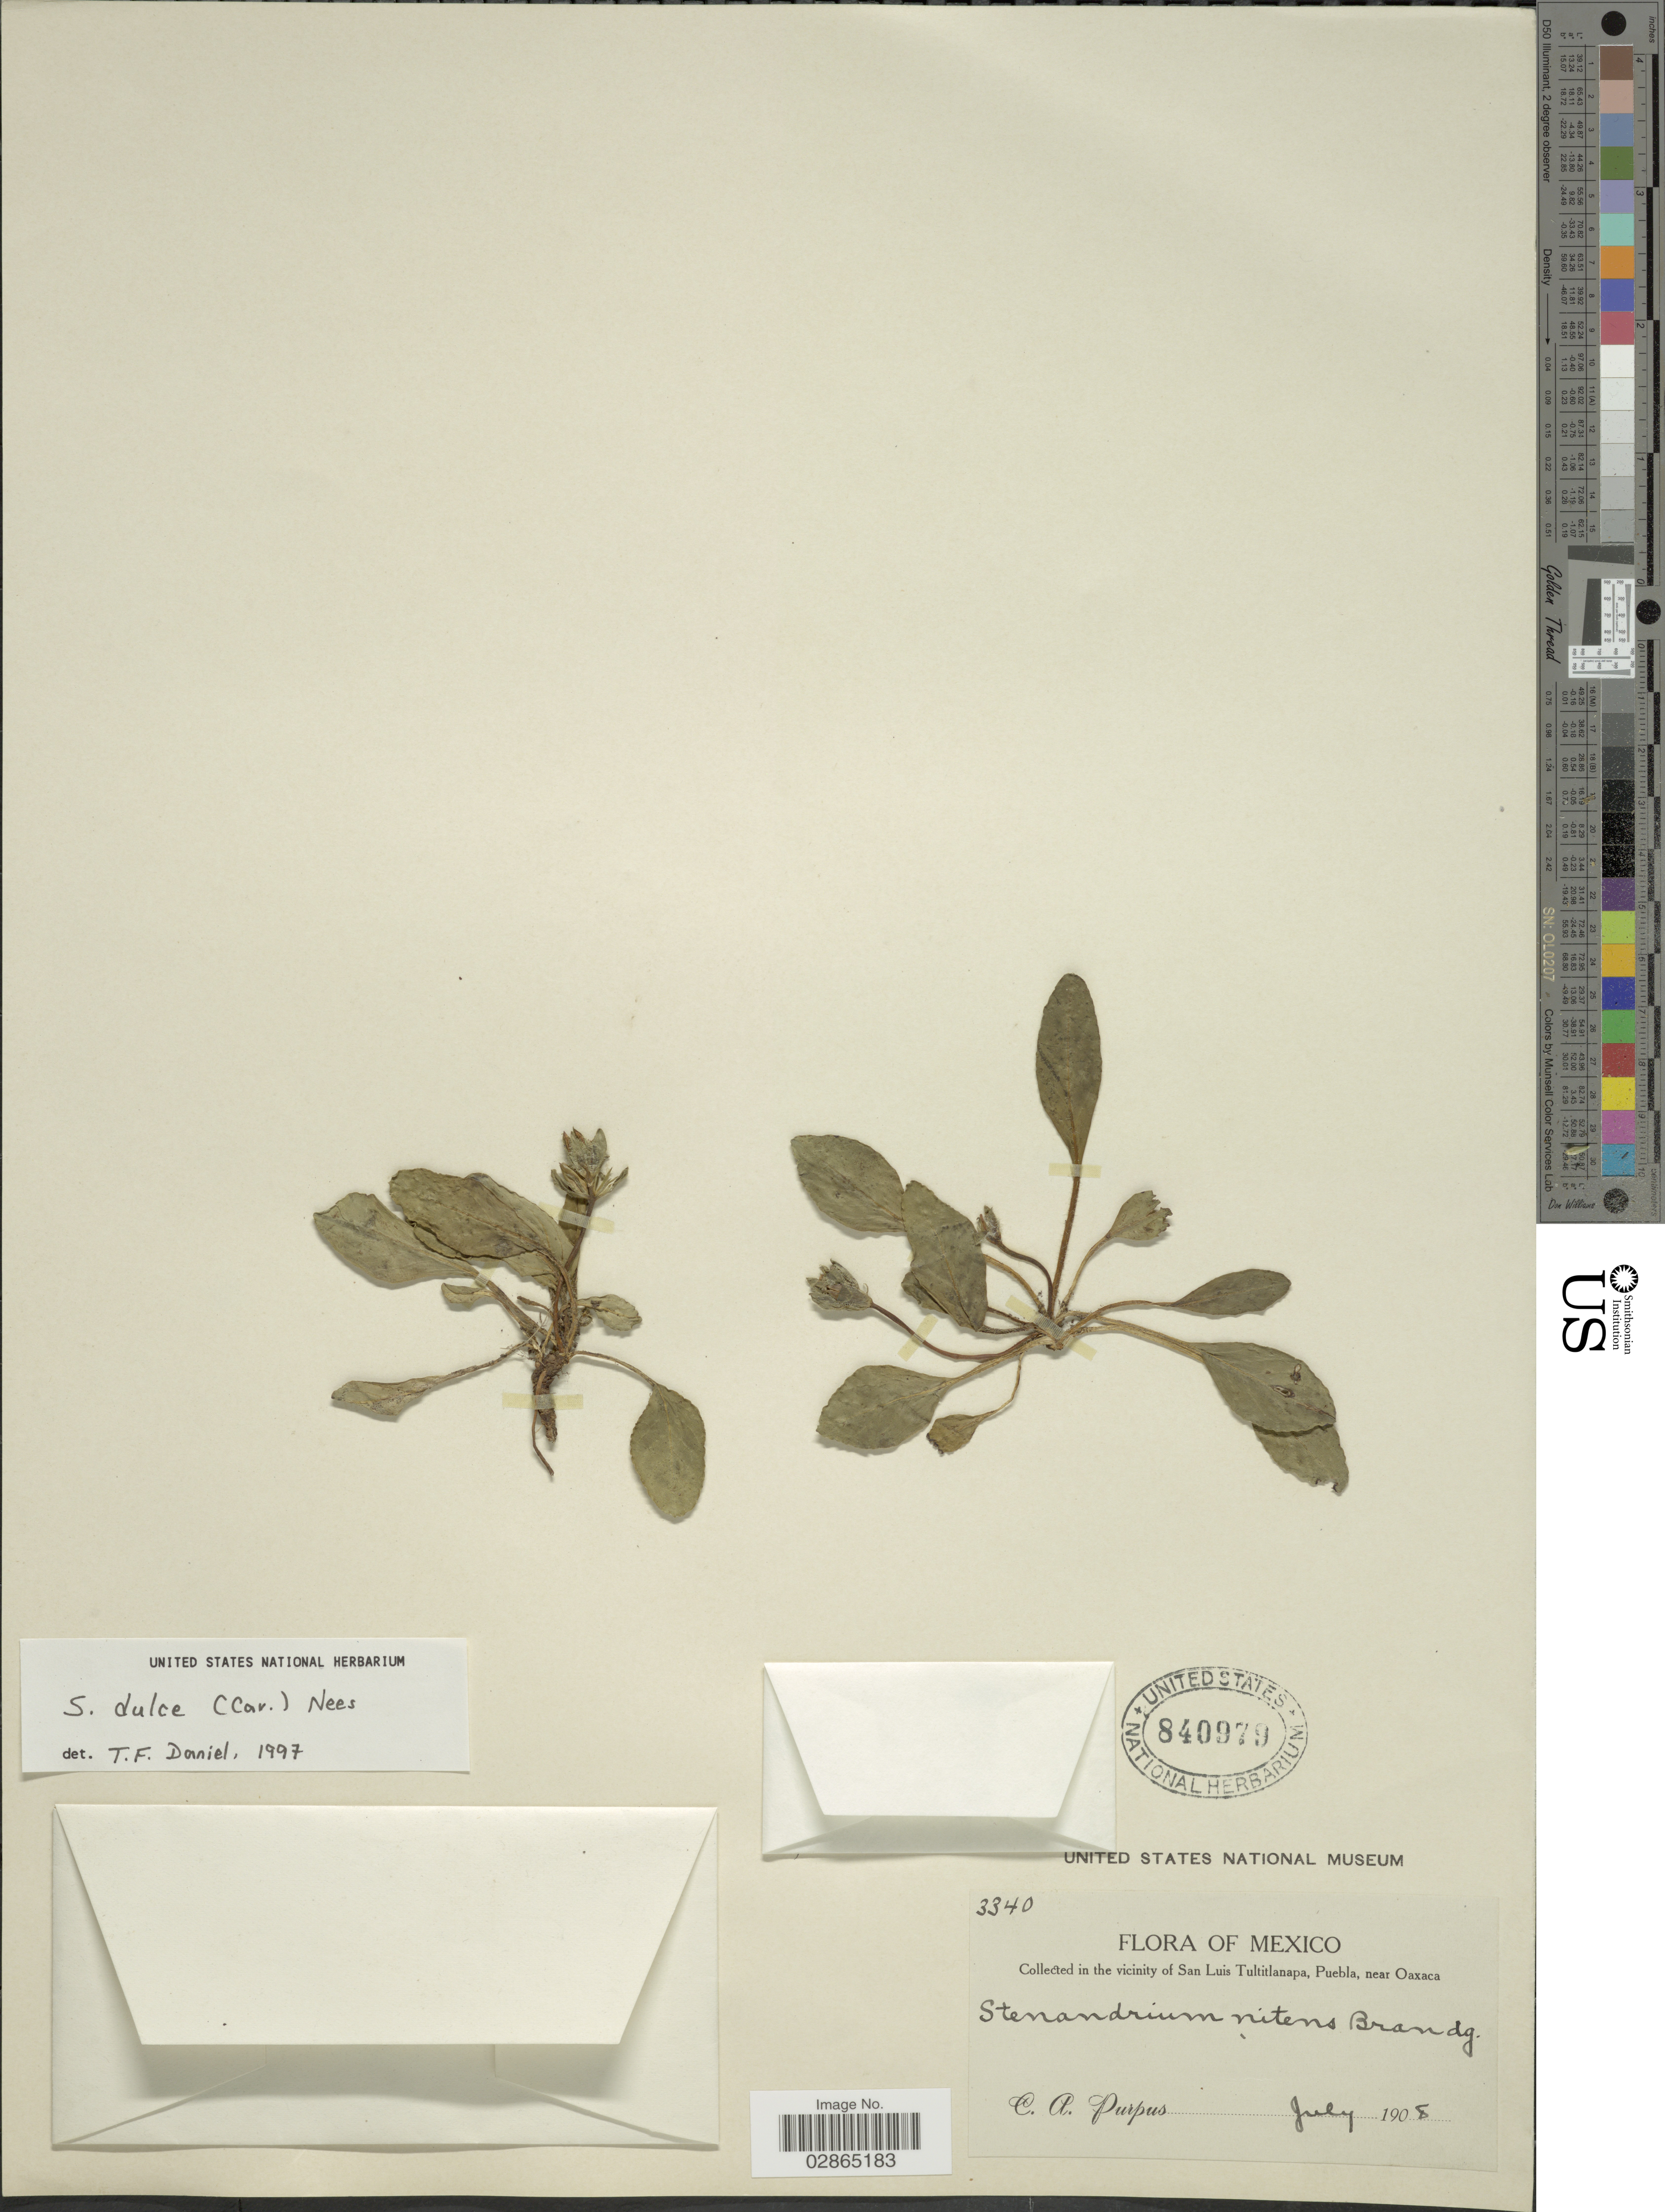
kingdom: Plantae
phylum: Tracheophyta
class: Magnoliopsida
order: Lamiales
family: Acanthaceae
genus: Stenandrium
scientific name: Stenandrium dulce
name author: (Cav.) Nees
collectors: C. A. Purpus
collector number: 3340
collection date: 1908-07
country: Mexico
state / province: Puebla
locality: In the vicinity of San Luis Tultitlanapa, Puebla, near Oaxaca.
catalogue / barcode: US 840979